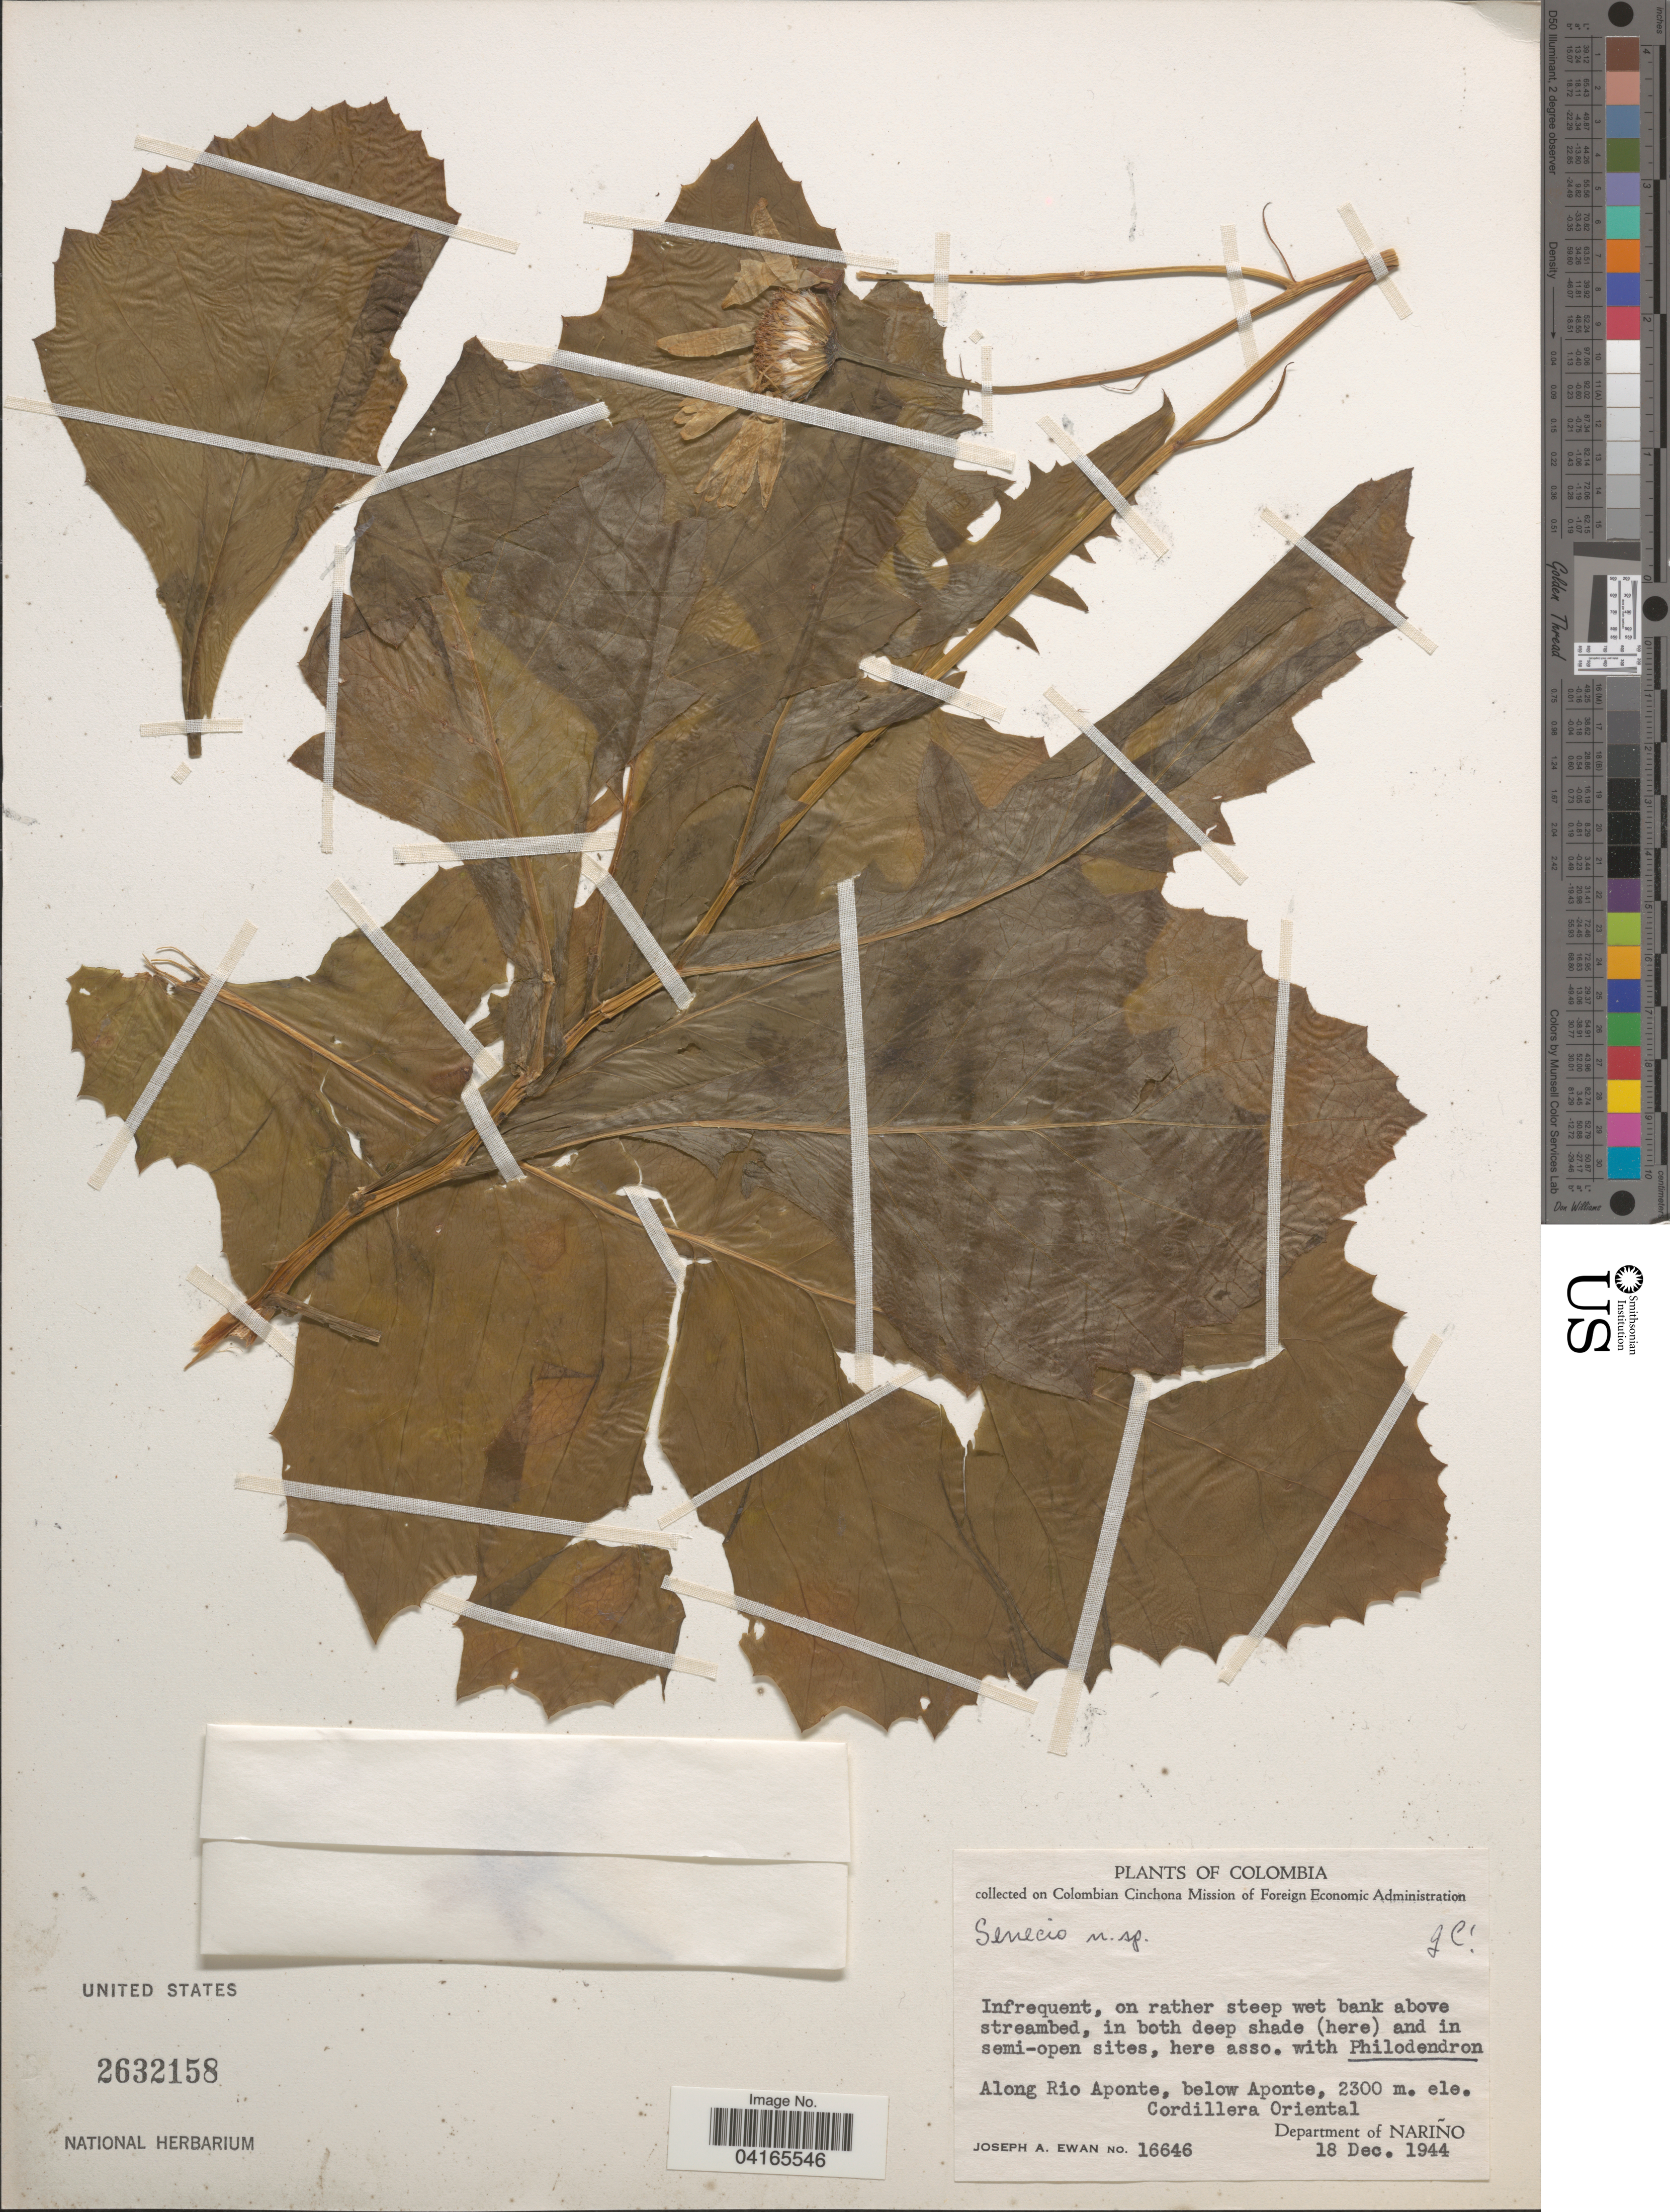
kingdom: Plantae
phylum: Tracheophyta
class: Magnoliopsida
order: Asterales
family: Asteraceae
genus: Senecio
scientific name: Senecio sp.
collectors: J. A. Ewan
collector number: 16646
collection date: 1944-12-18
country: Colombia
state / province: Nariño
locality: Colombian Cinchona Mission. Along Rio Aponte, below Aponte. Cordillera Oriental. Department of Nariño.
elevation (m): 2300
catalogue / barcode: US 2632158